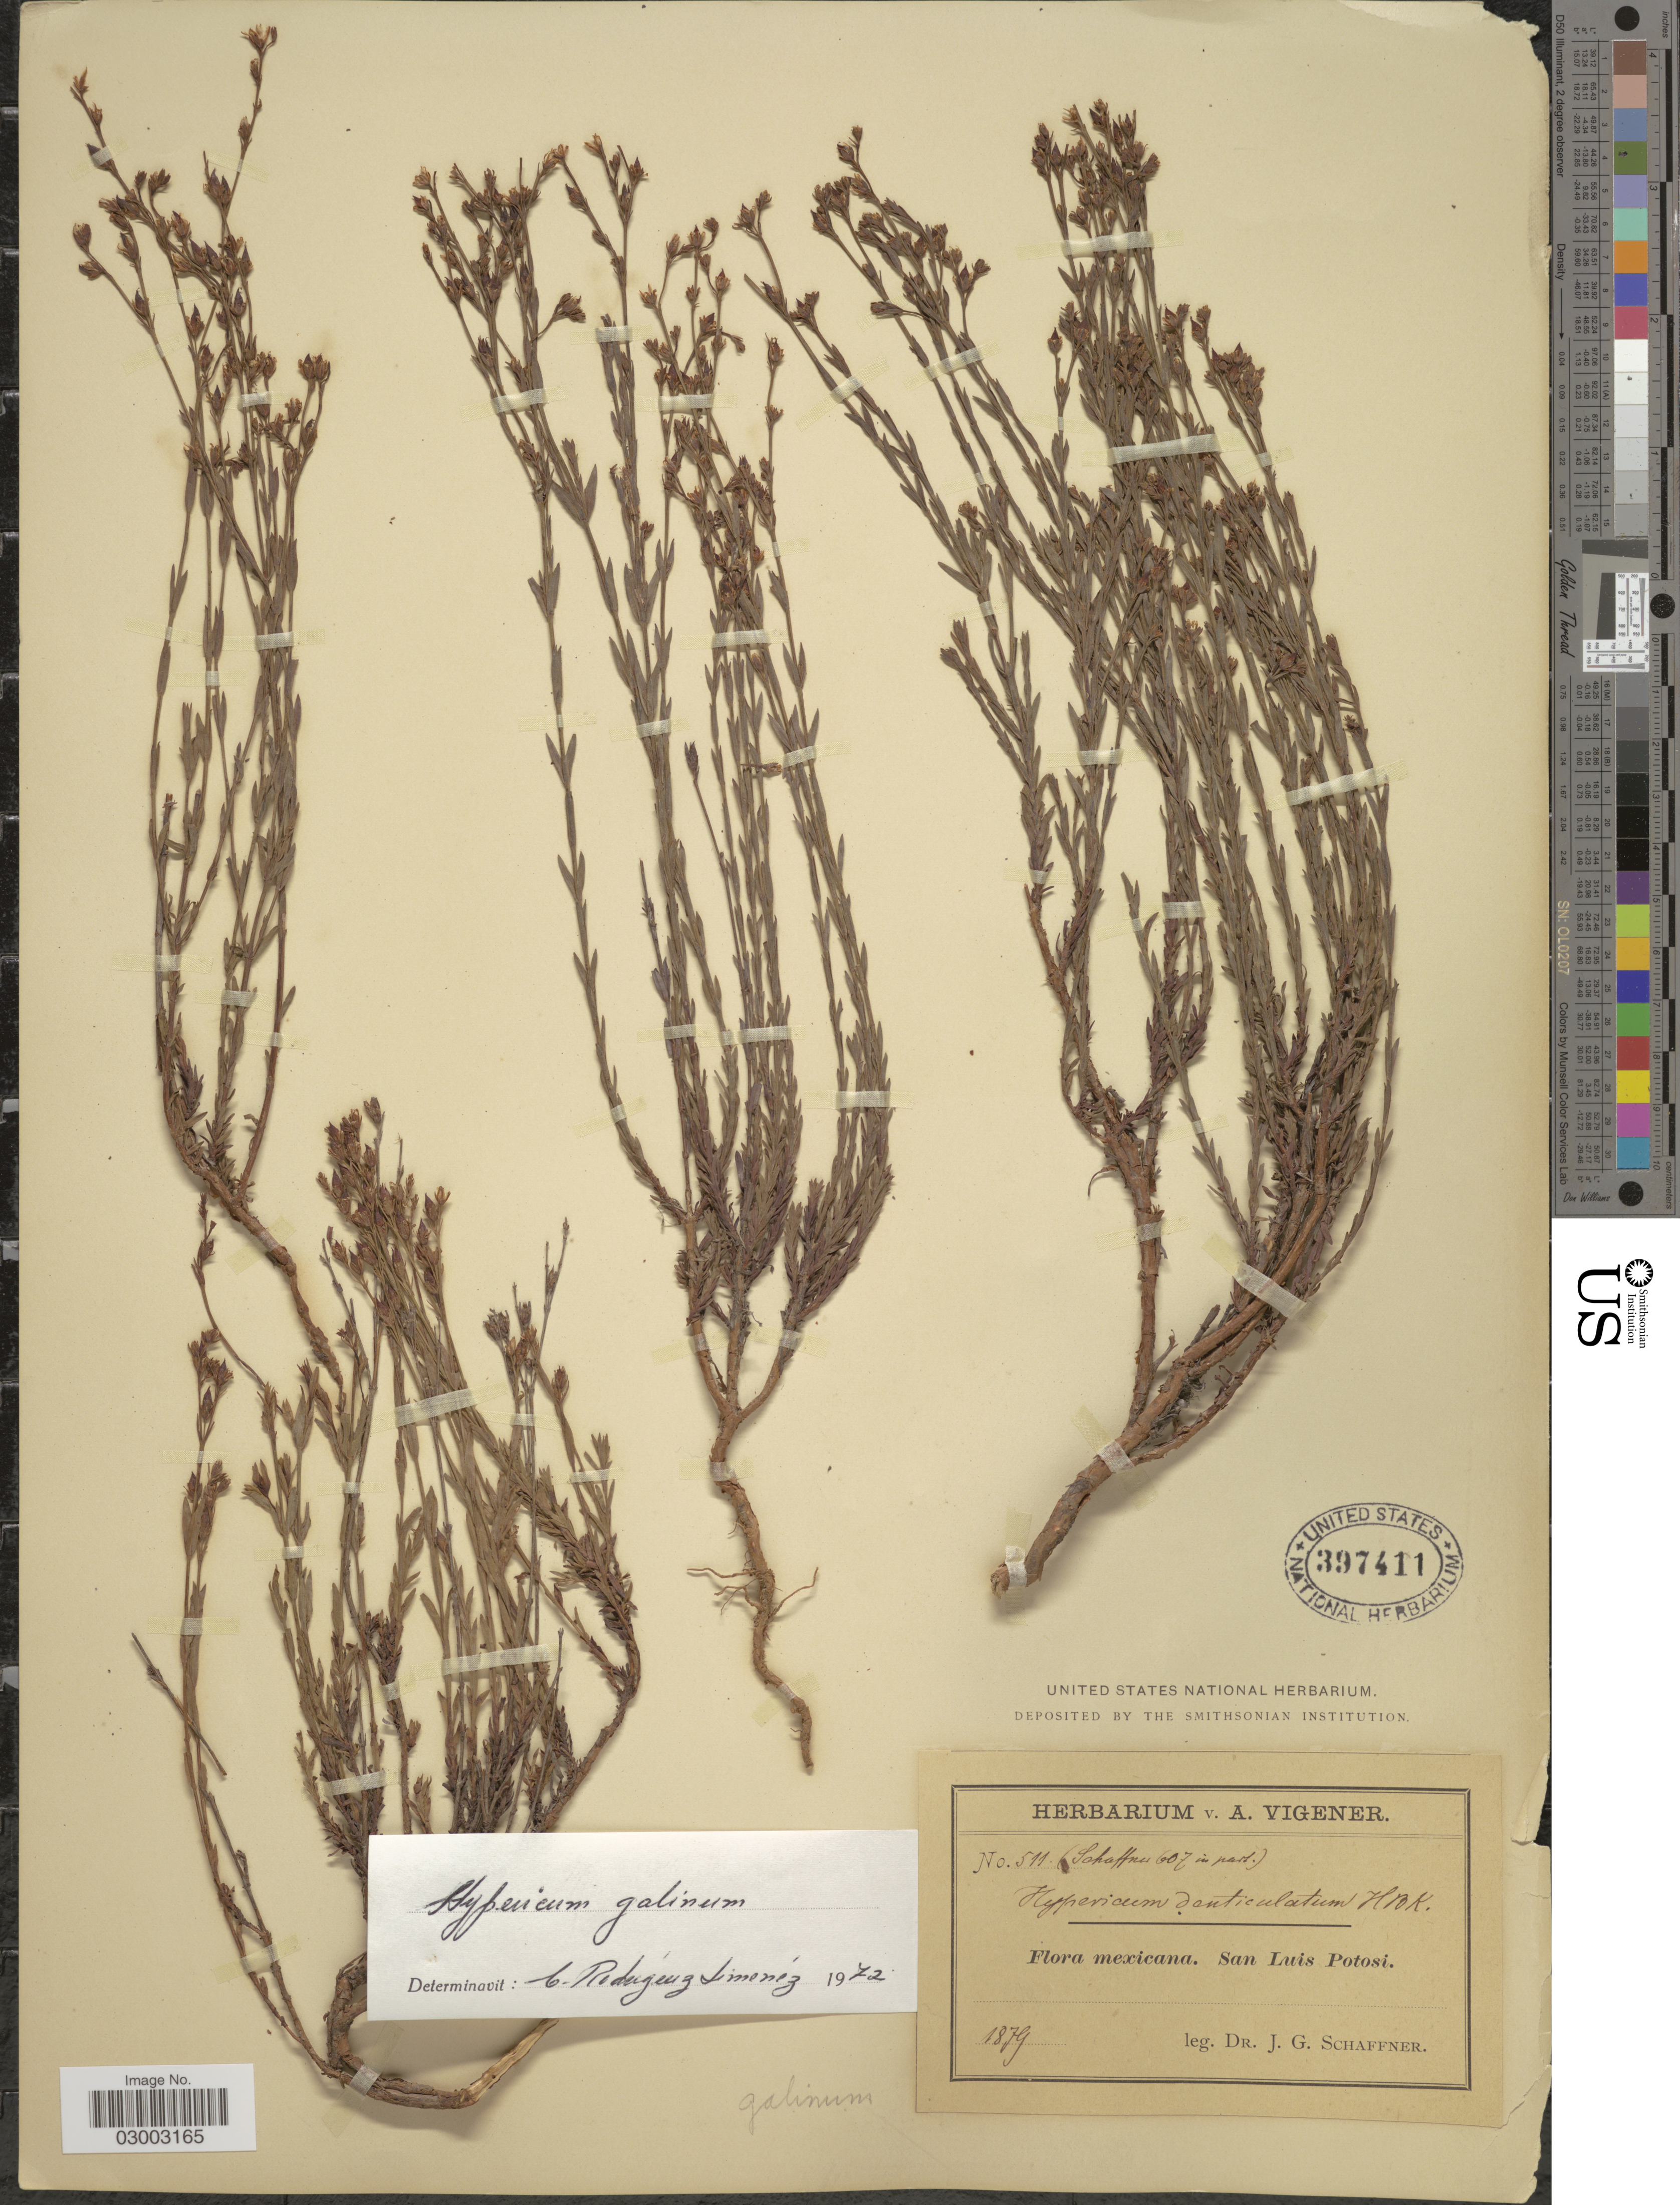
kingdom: Plantae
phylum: Tracheophyta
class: Magnoliopsida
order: Malpighiales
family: Hypericaceae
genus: Hypericum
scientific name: Hypericum galinum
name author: S.F. Blake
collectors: J. G. Schaffner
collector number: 511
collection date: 1879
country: Mexico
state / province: San Luis Potosí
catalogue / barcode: US 397411